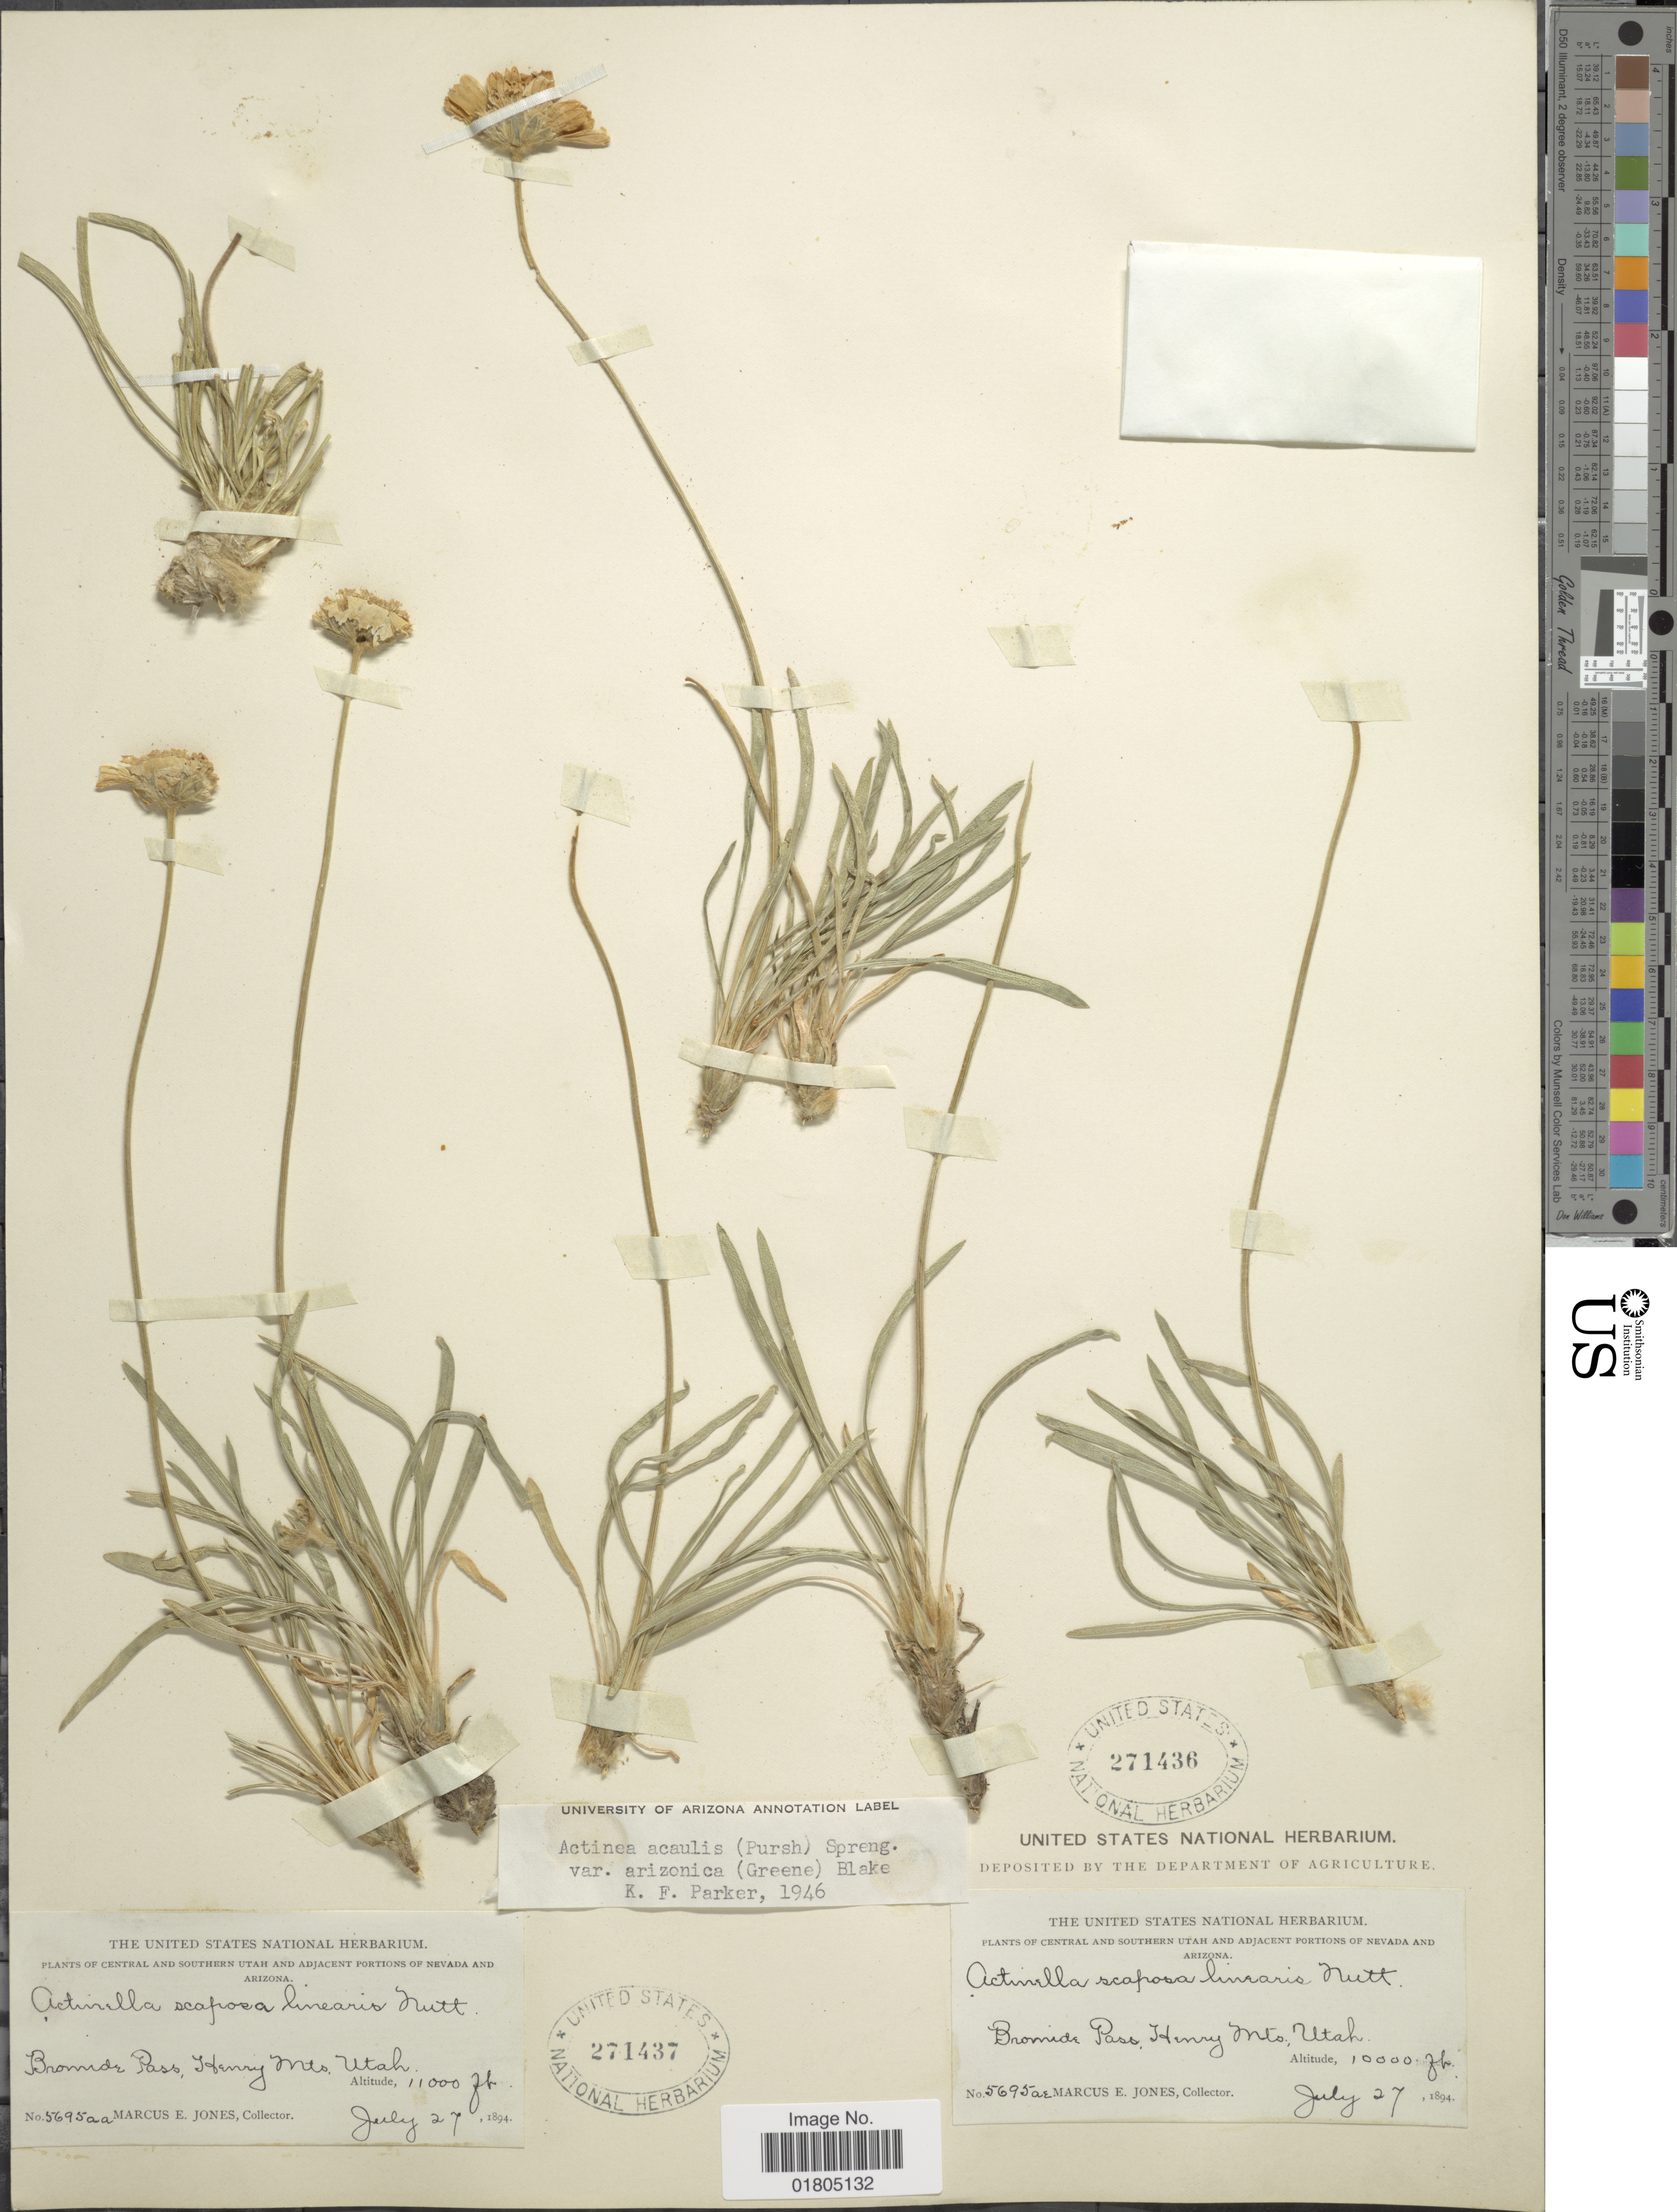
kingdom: Plantae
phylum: Tracheophyta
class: Magnoliopsida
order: Asterales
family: Asteraceae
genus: Actinea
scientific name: Actinea acaulis var. arizonica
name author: (Greene) S.F. Blake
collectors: M. E. Jones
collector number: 5695aa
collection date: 1894-07-27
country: United States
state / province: Utah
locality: Bromider Pass, Henry Mts.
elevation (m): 3353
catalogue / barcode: US 241437